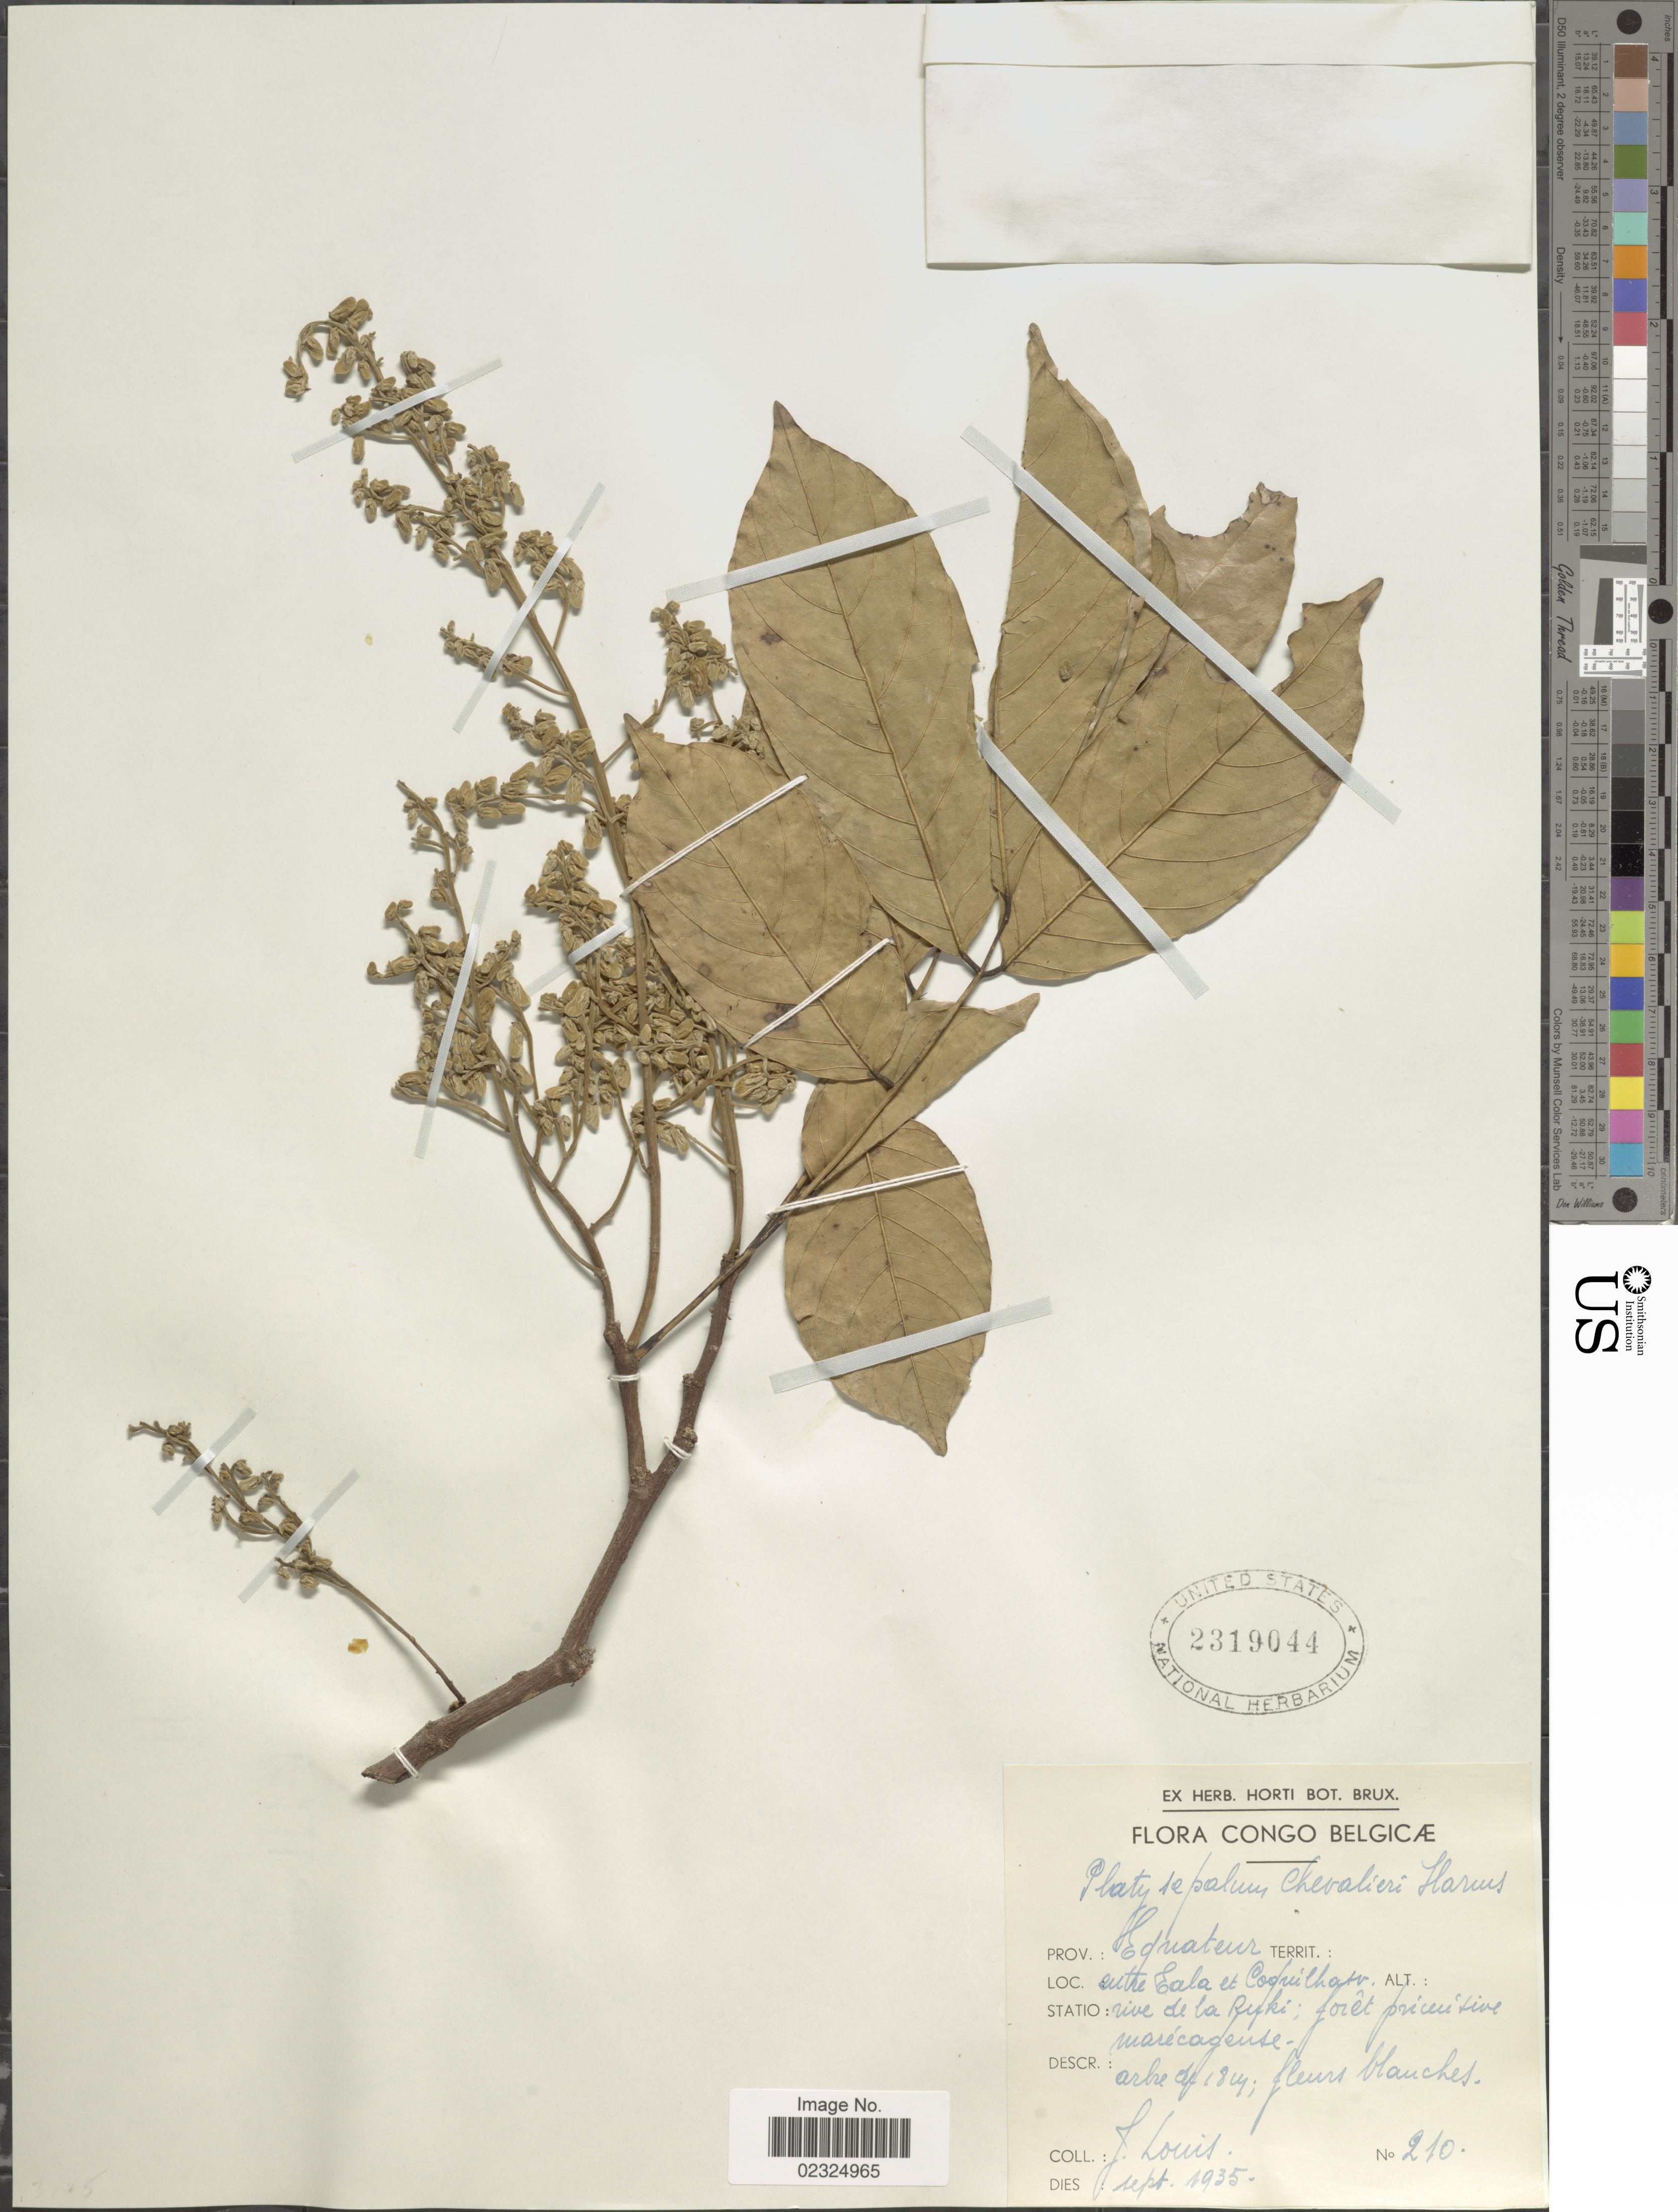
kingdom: Plantae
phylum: Tracheophyta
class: Magnoliopsida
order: Fabales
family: Fabaceae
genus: Platysepalum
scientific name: Platysepalum chevalieri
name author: Harms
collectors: J. Louis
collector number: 210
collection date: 1935-09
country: Congo, Democratic Republic of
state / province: Equateur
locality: Entre Eala et Coquilhatv., rive de la Ruki.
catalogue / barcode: US 2319044